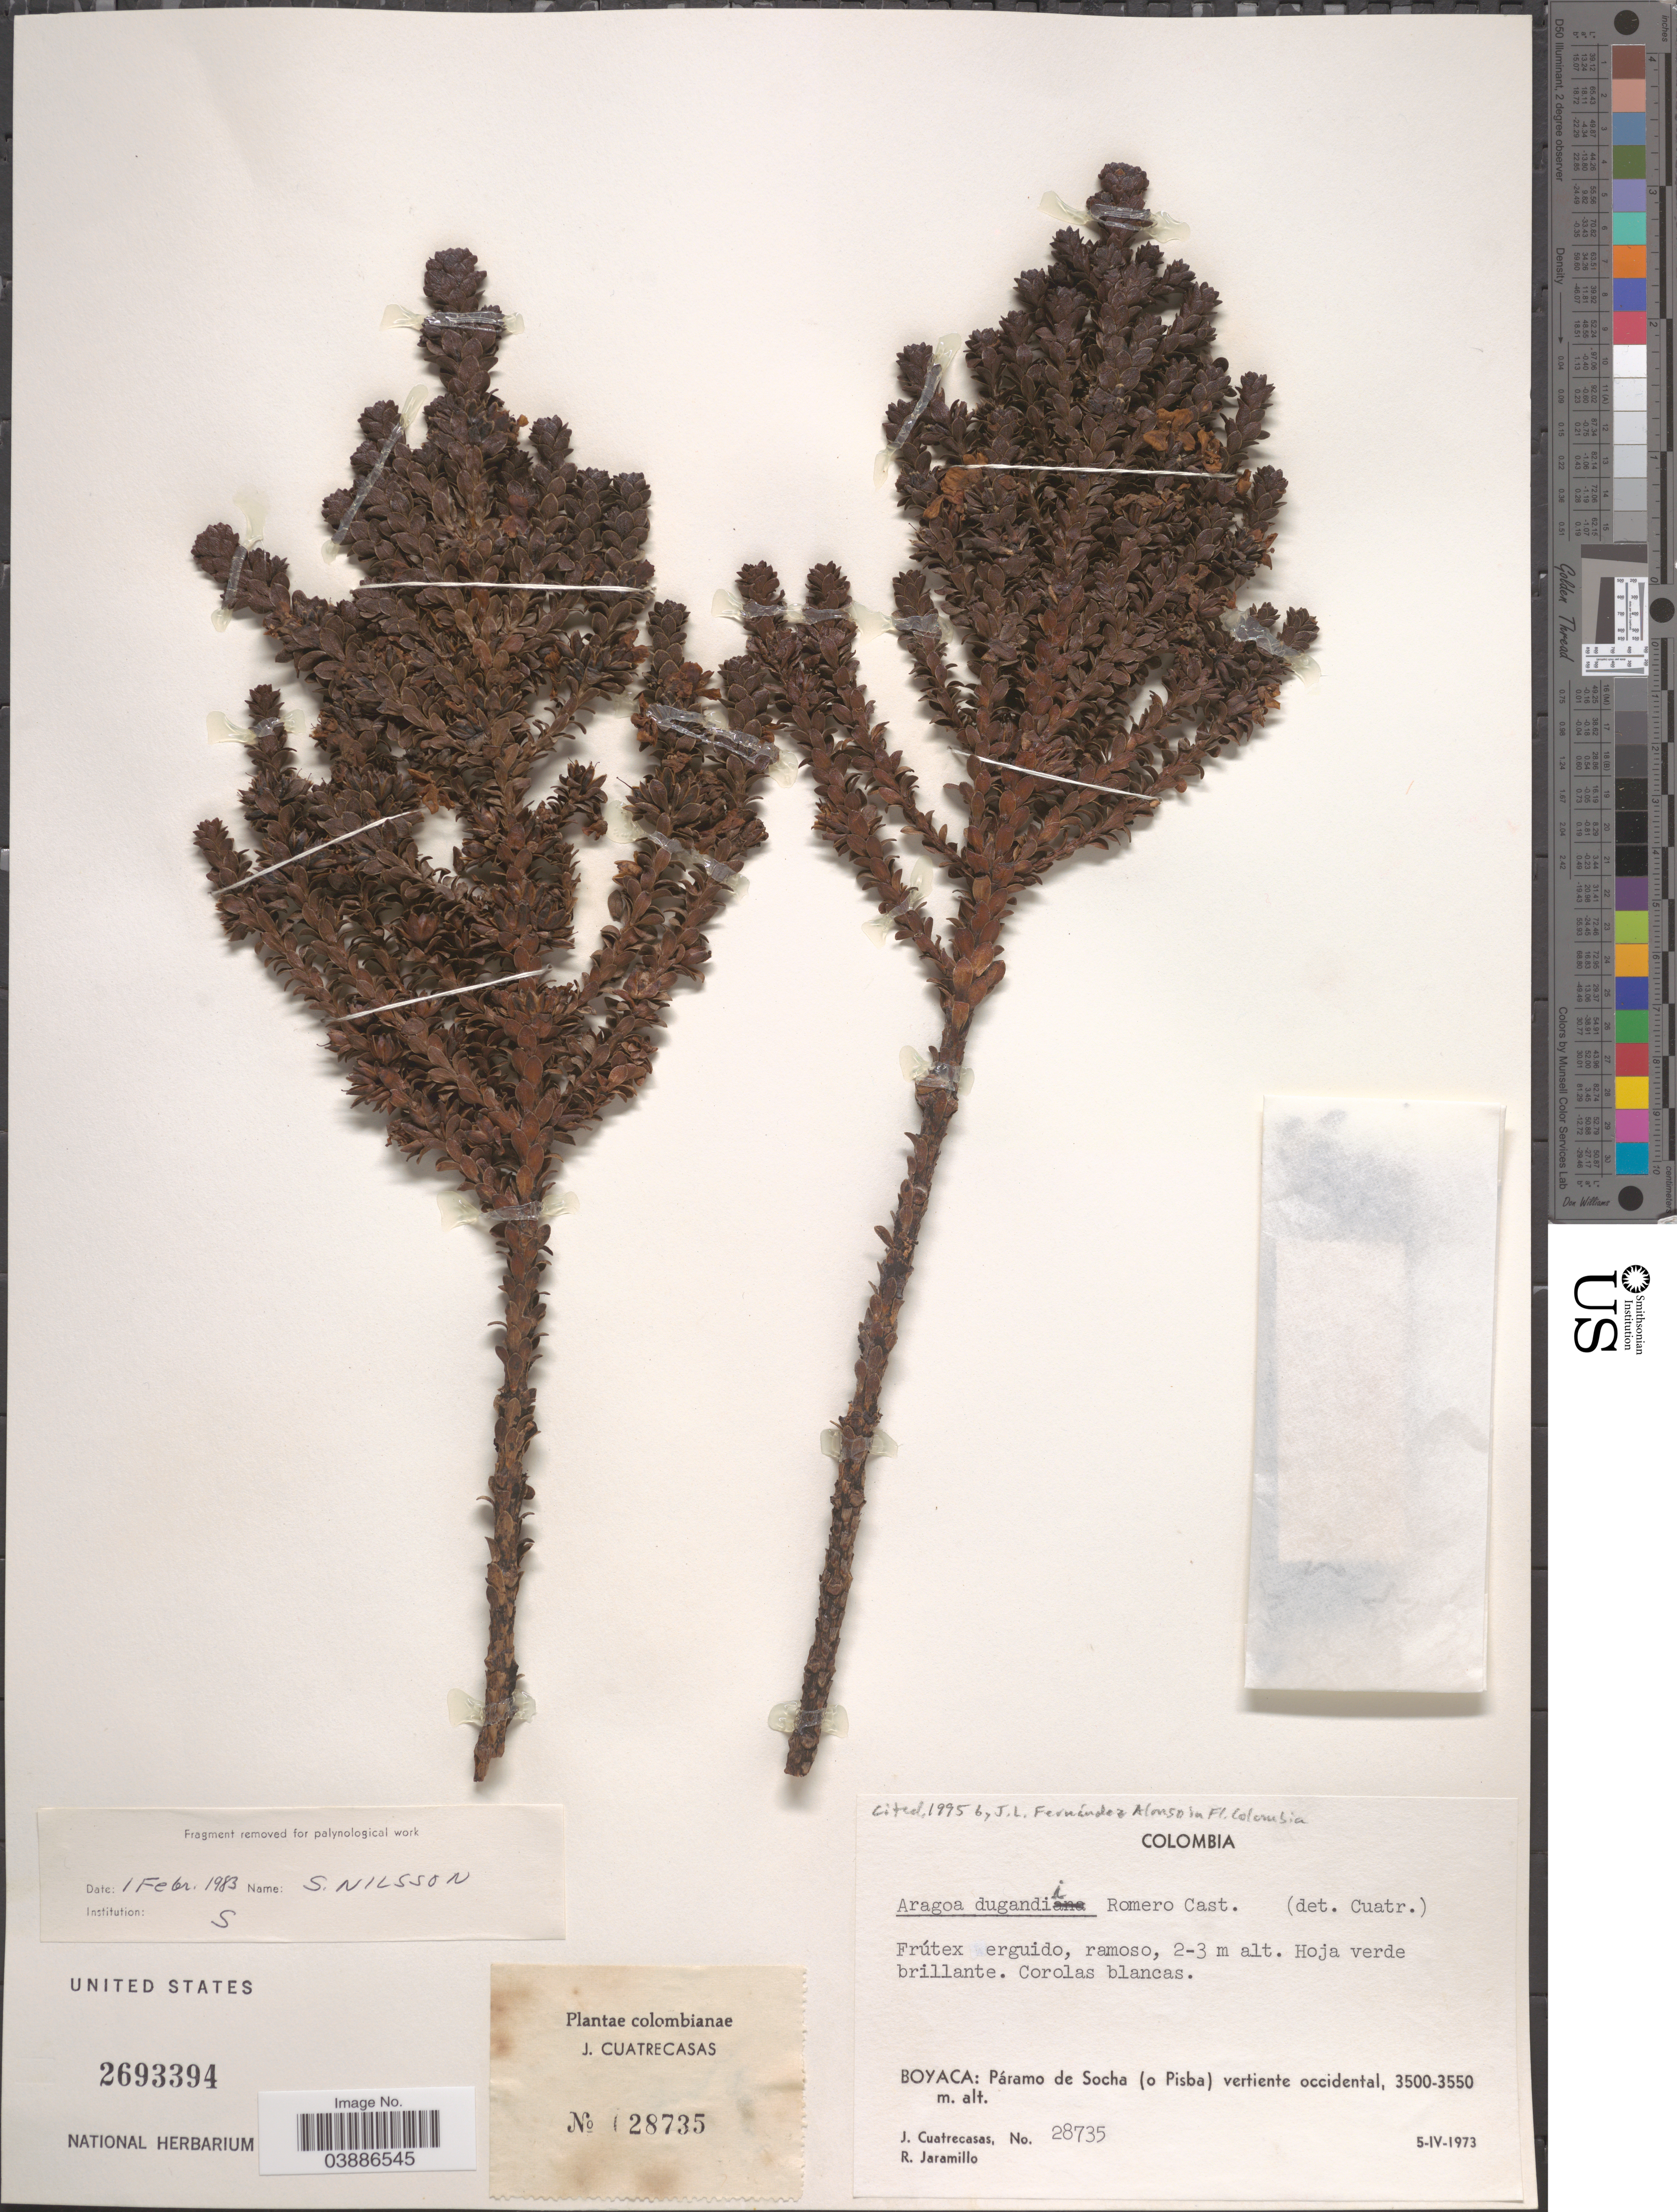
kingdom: Plantae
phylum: Tracheophyta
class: Magnoliopsida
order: Lamiales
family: Plantaginaceae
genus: Aragoa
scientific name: Aragoa dugandii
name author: Romero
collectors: J. Cuatrecasas & R. Jaramillo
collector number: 28735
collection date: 1973-04-05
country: Colombia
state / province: Boyacá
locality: Páramo de Socha (o Pisba) vertiente occidental.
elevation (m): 3500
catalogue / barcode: US 2693394